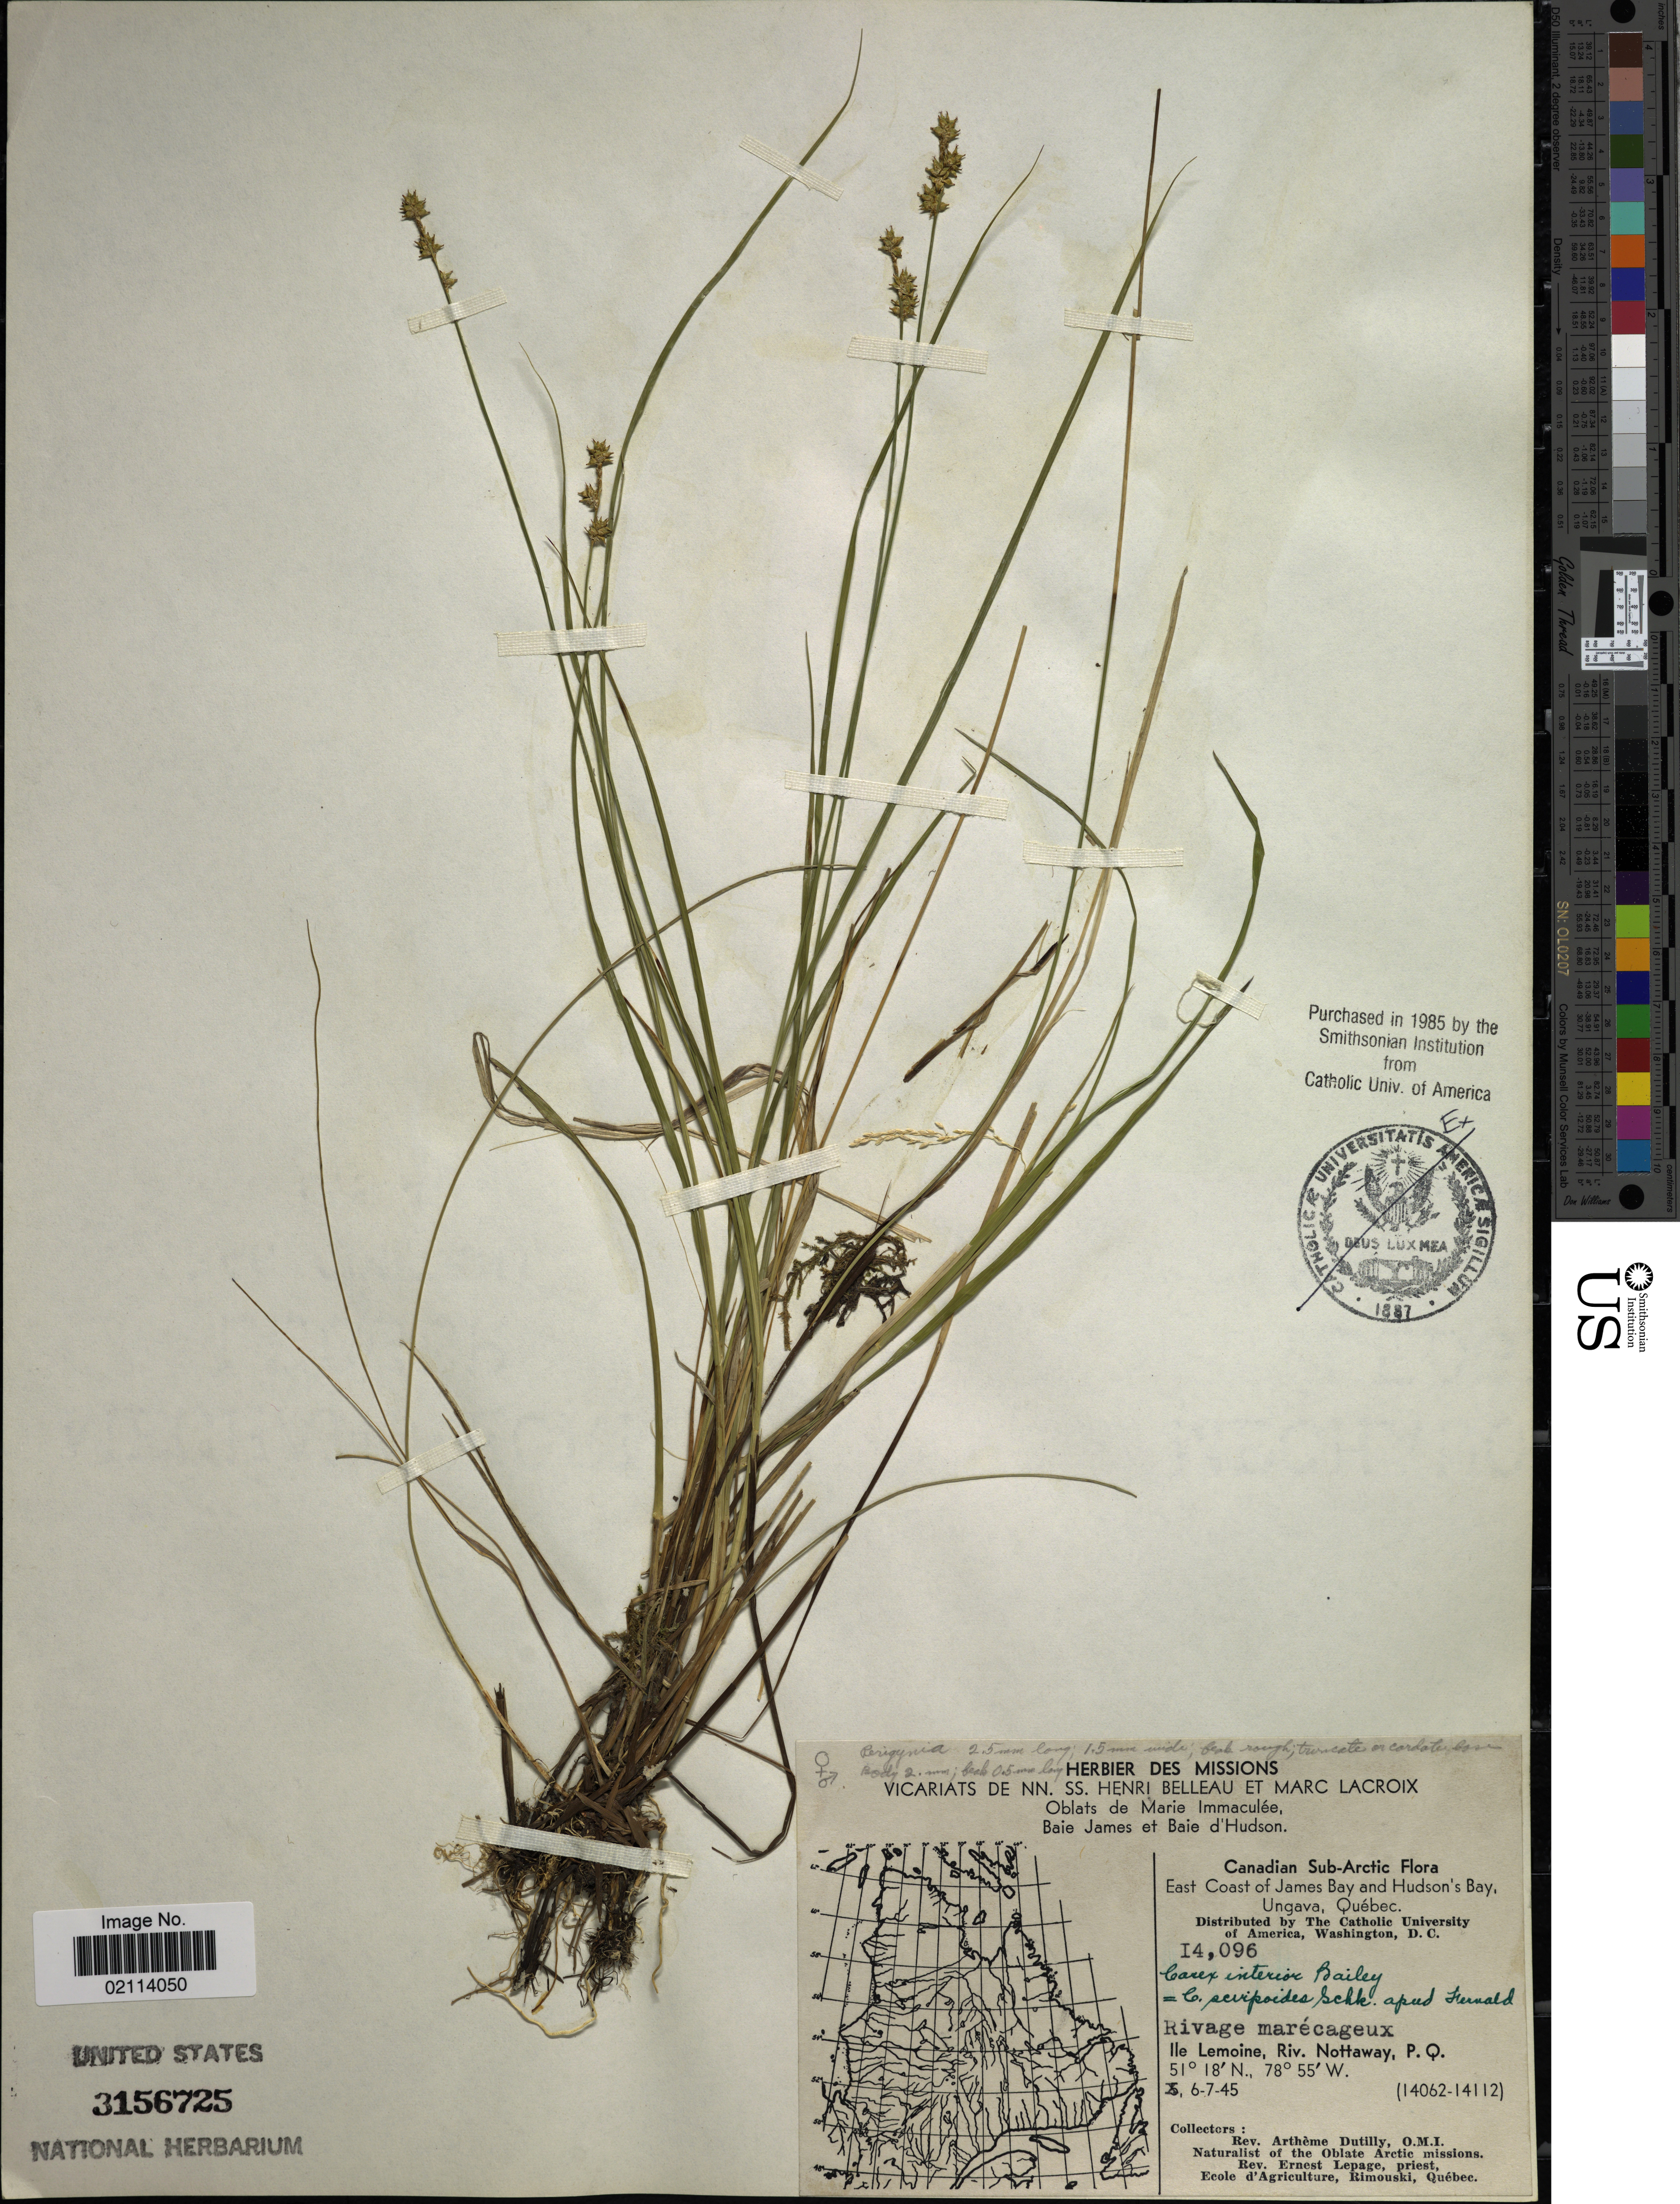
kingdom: Plantae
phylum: Tracheophyta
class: Liliopsida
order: Poales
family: Cyperaceae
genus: Carex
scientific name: Carex interior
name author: L.H. Bailey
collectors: A. Dutilly & E. Lepage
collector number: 14096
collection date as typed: Transcribed d/m/y: 6/7/45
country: Canada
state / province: Quebec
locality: Canadian Sub-Arctic, East Coast of James Bay and Hudson's Bay, Ungava, Quebec, Rivage marecageux, Ile Lemoine, Riv. Nottaway, P. Q.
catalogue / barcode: US 3156725